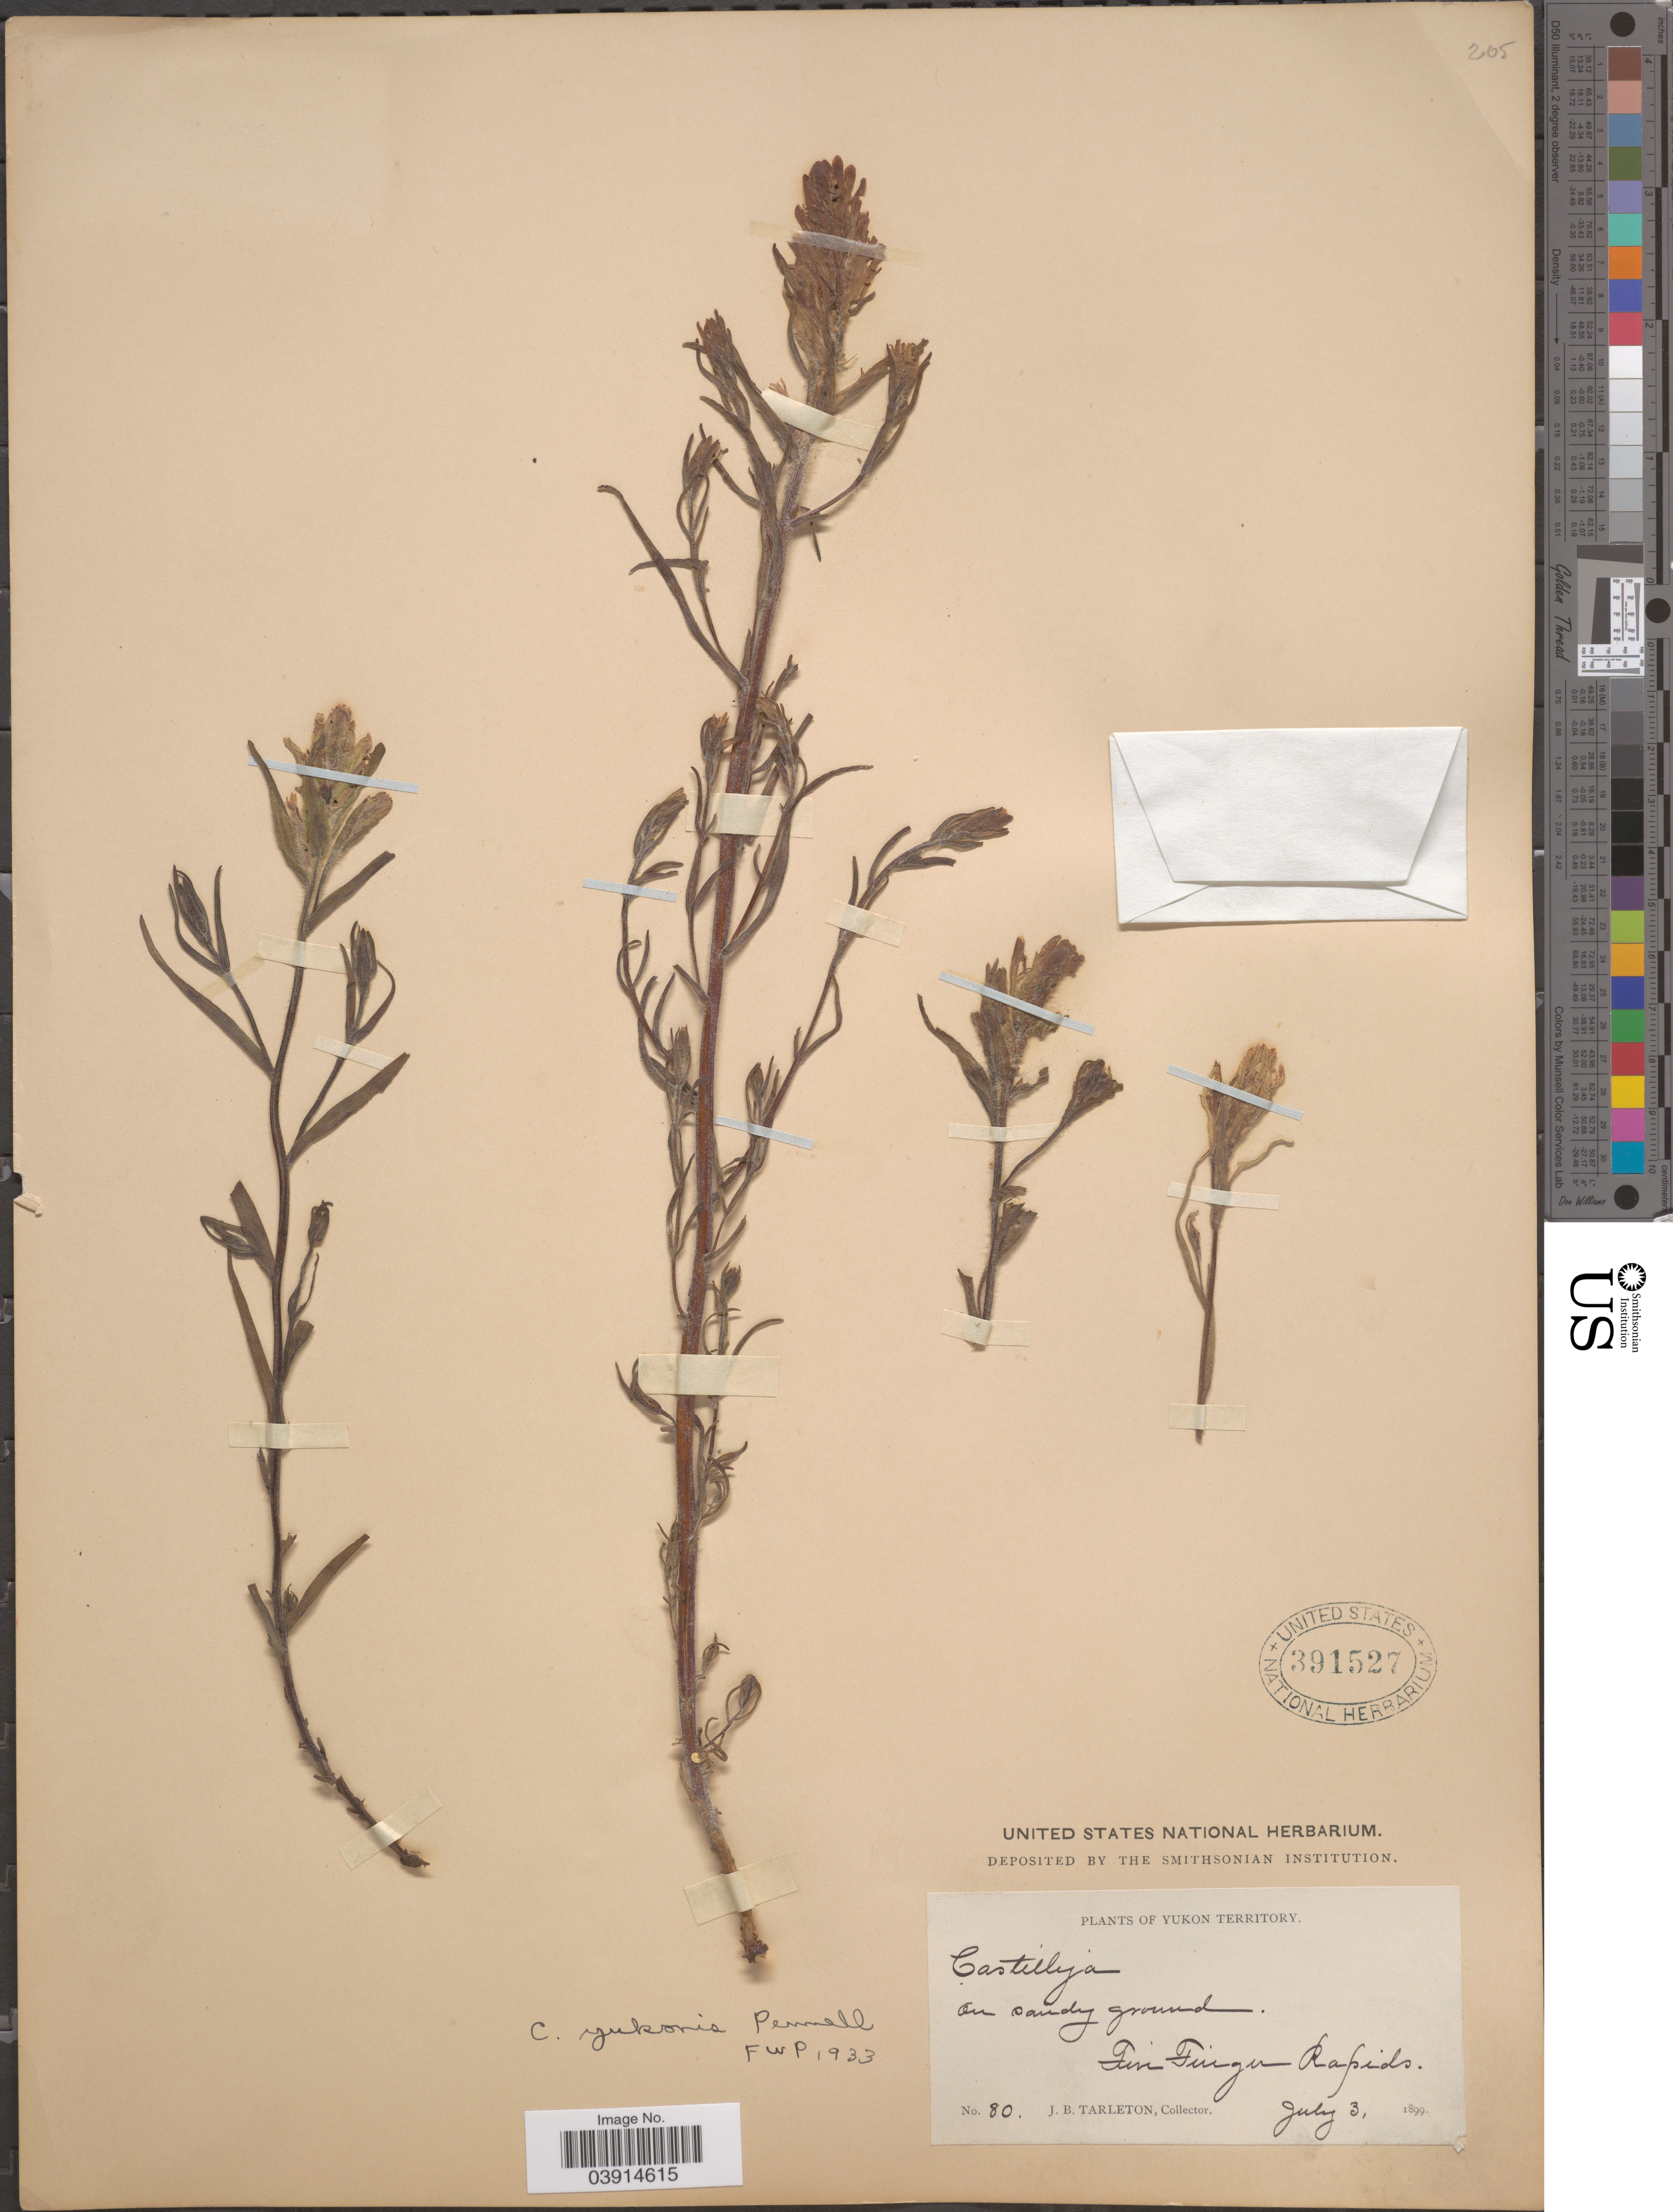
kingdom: Plantae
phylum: Tracheophyta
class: Magnoliopsida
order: Lamiales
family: Orobanchaceae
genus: Castilleja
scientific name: Castilleja yukonis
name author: Pennell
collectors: J. Tarleton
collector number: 80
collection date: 1899-07-03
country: Canada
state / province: Yukon Territory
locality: Five Finger Rapids.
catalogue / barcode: US 391527